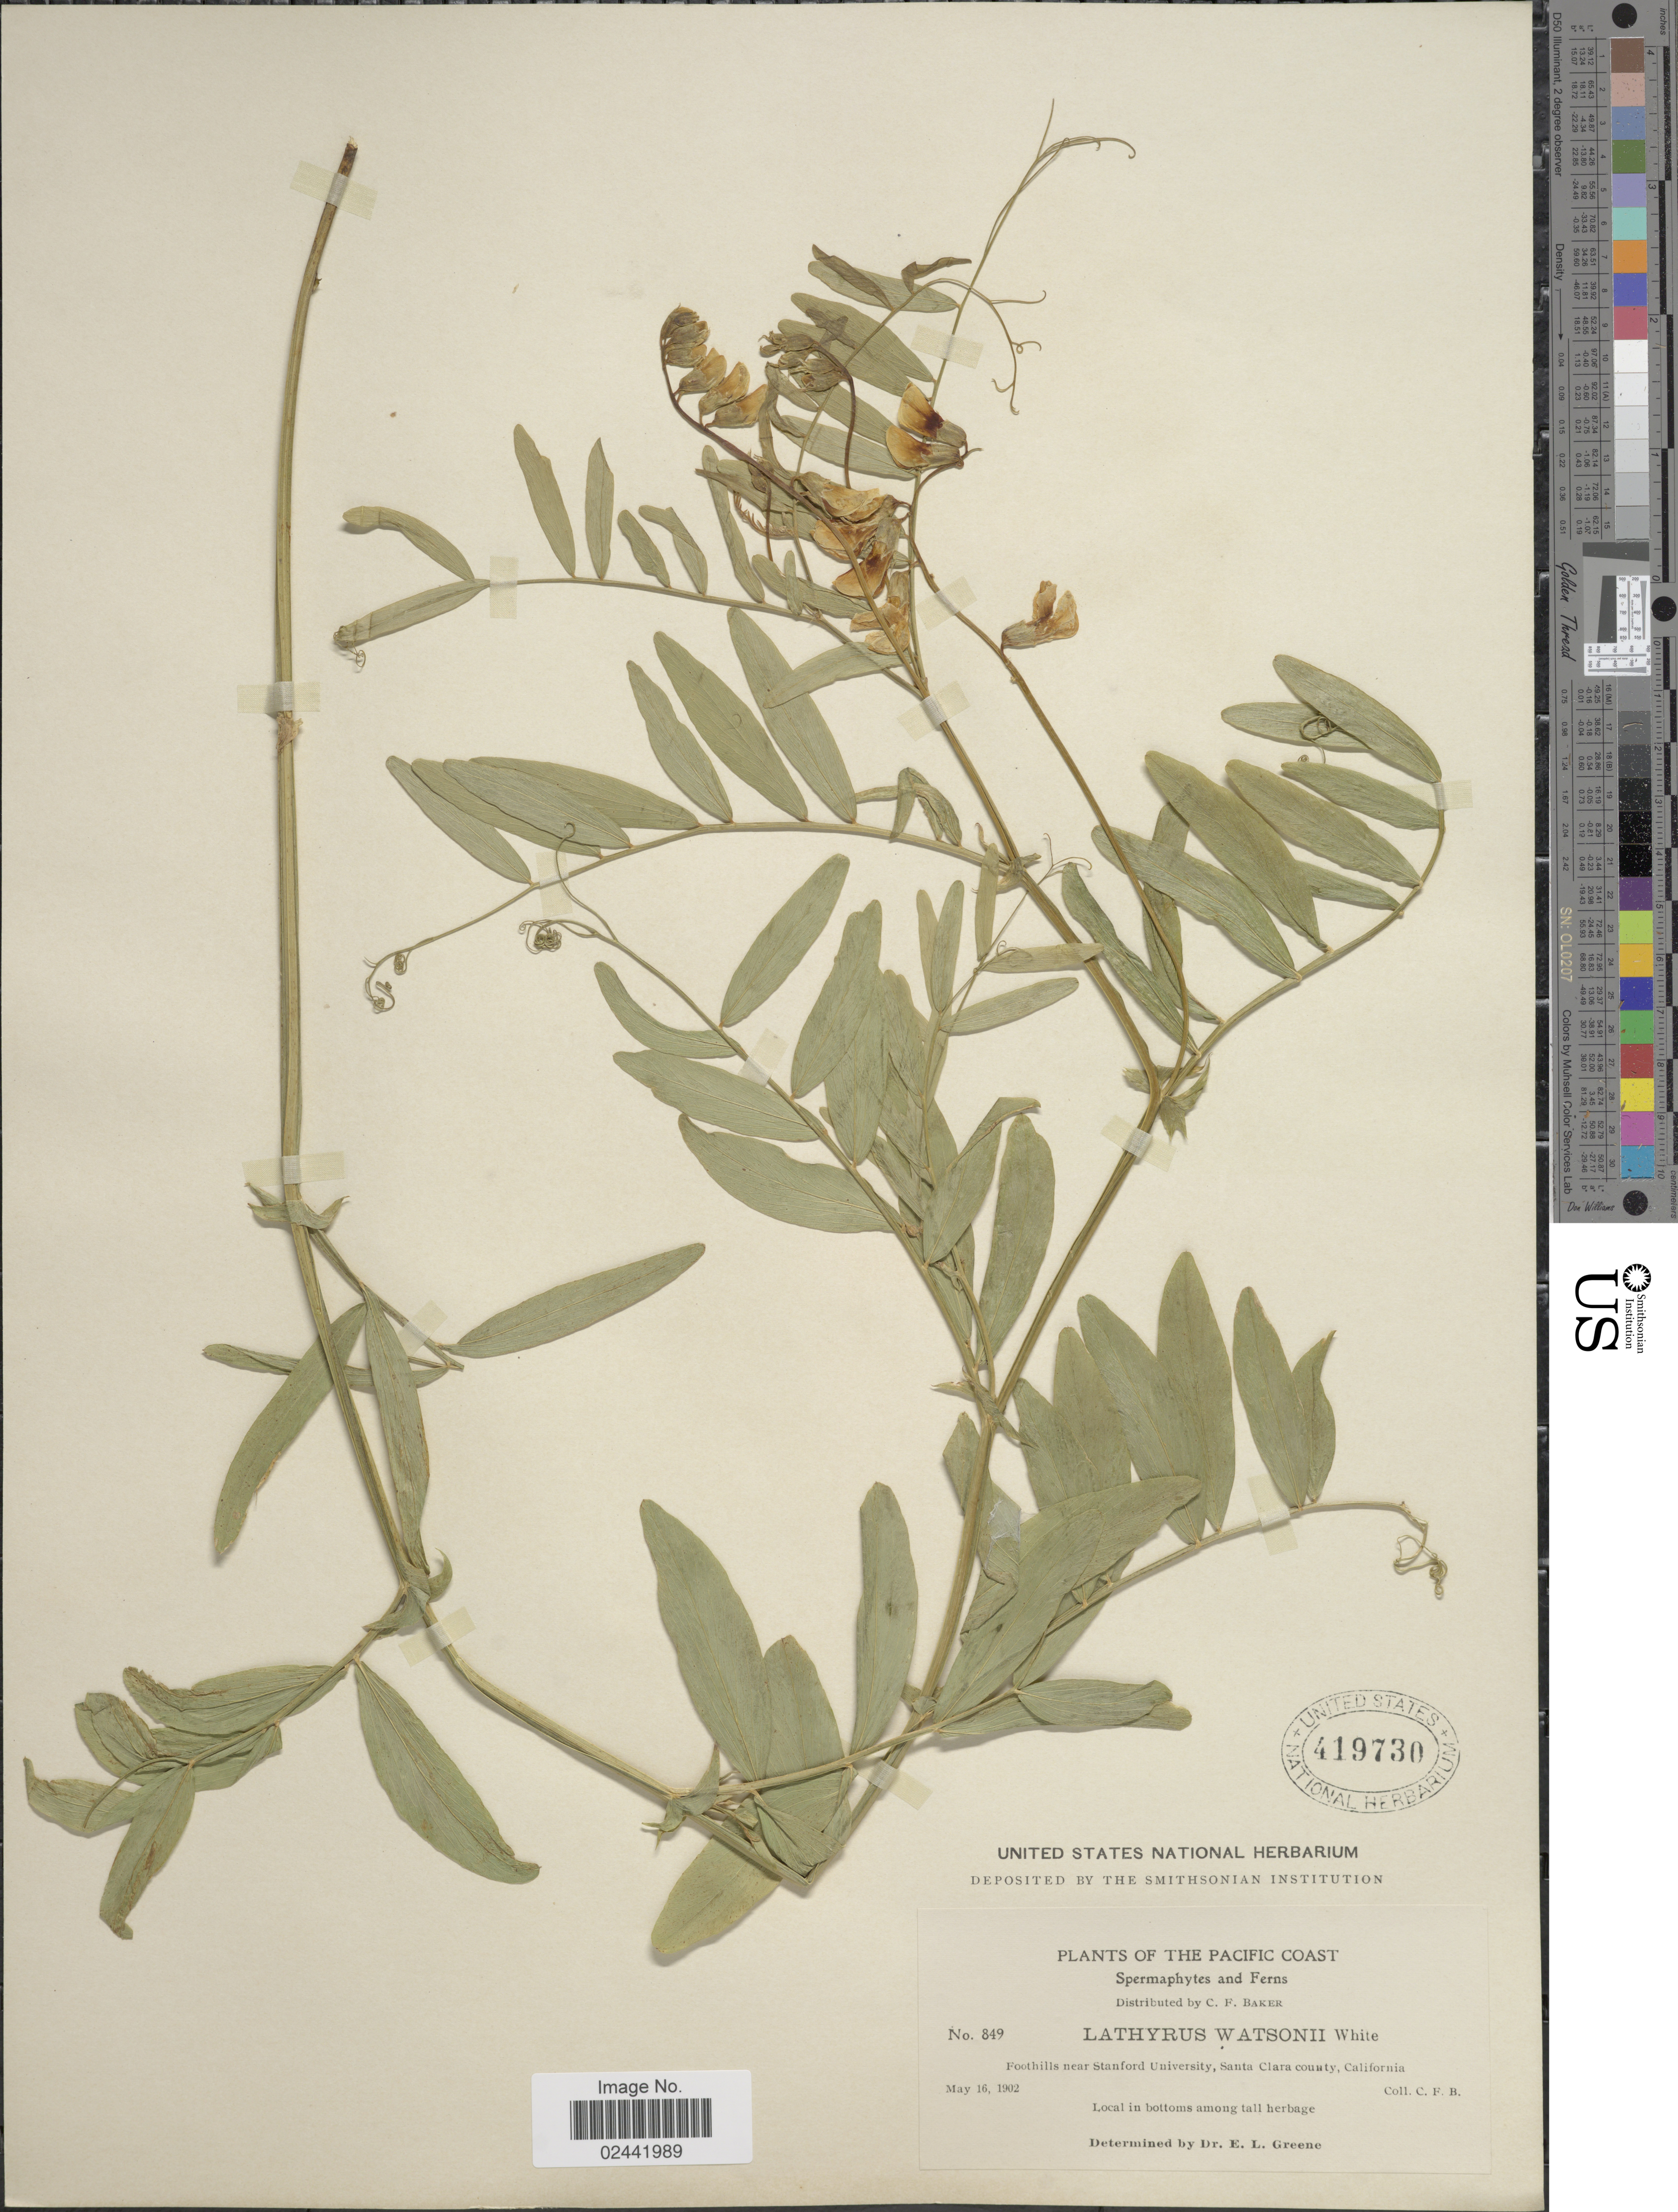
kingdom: Plantae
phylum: Tracheophyta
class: Magnoliopsida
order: Fabales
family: Fabaceae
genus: Lathyrus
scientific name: Lathyrus watsonii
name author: T.G. White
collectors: C. F. Baker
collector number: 849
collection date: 1902-05-16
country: United States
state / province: California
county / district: Santa Clara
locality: Pacific Coast. Foothills near Stanford University, Santa Clara county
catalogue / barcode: US 419730